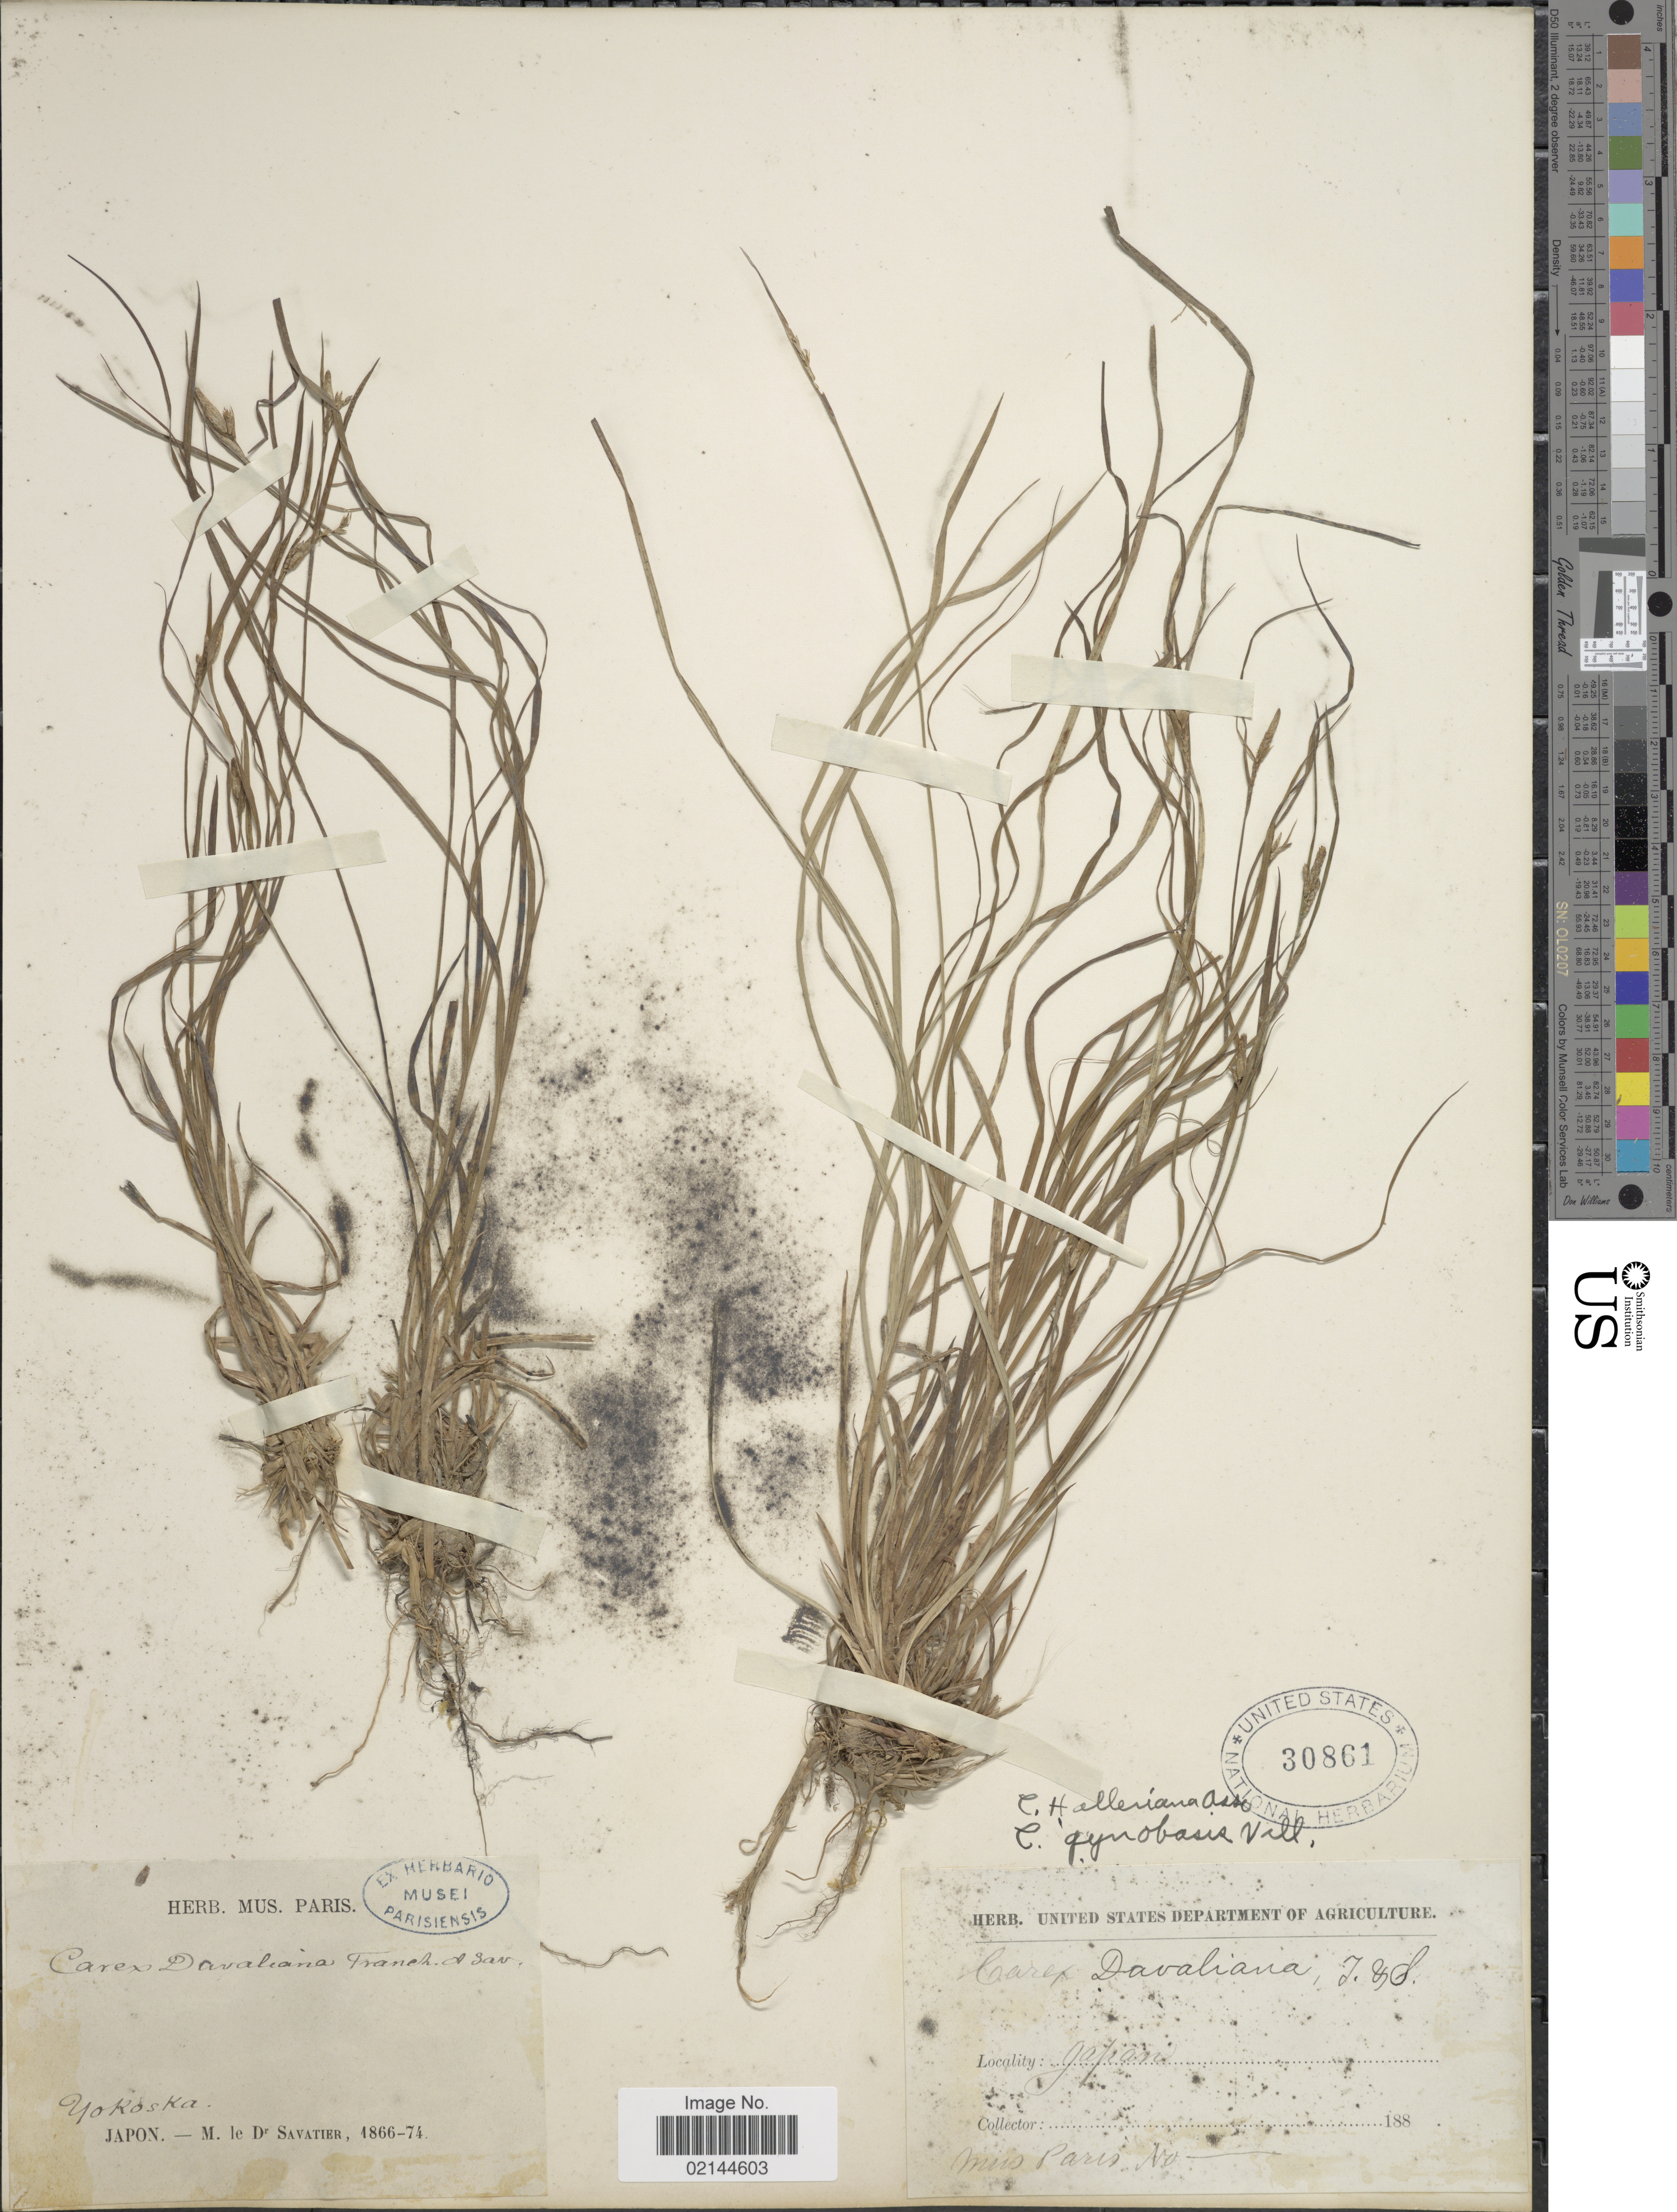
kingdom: Plantae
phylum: Tracheophyta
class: Liliopsida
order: Poales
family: Cyperaceae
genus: Carex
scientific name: Carex halleriana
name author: Asso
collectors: Savatier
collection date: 1866/1874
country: Japan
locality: Yokoska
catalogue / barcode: US 30861